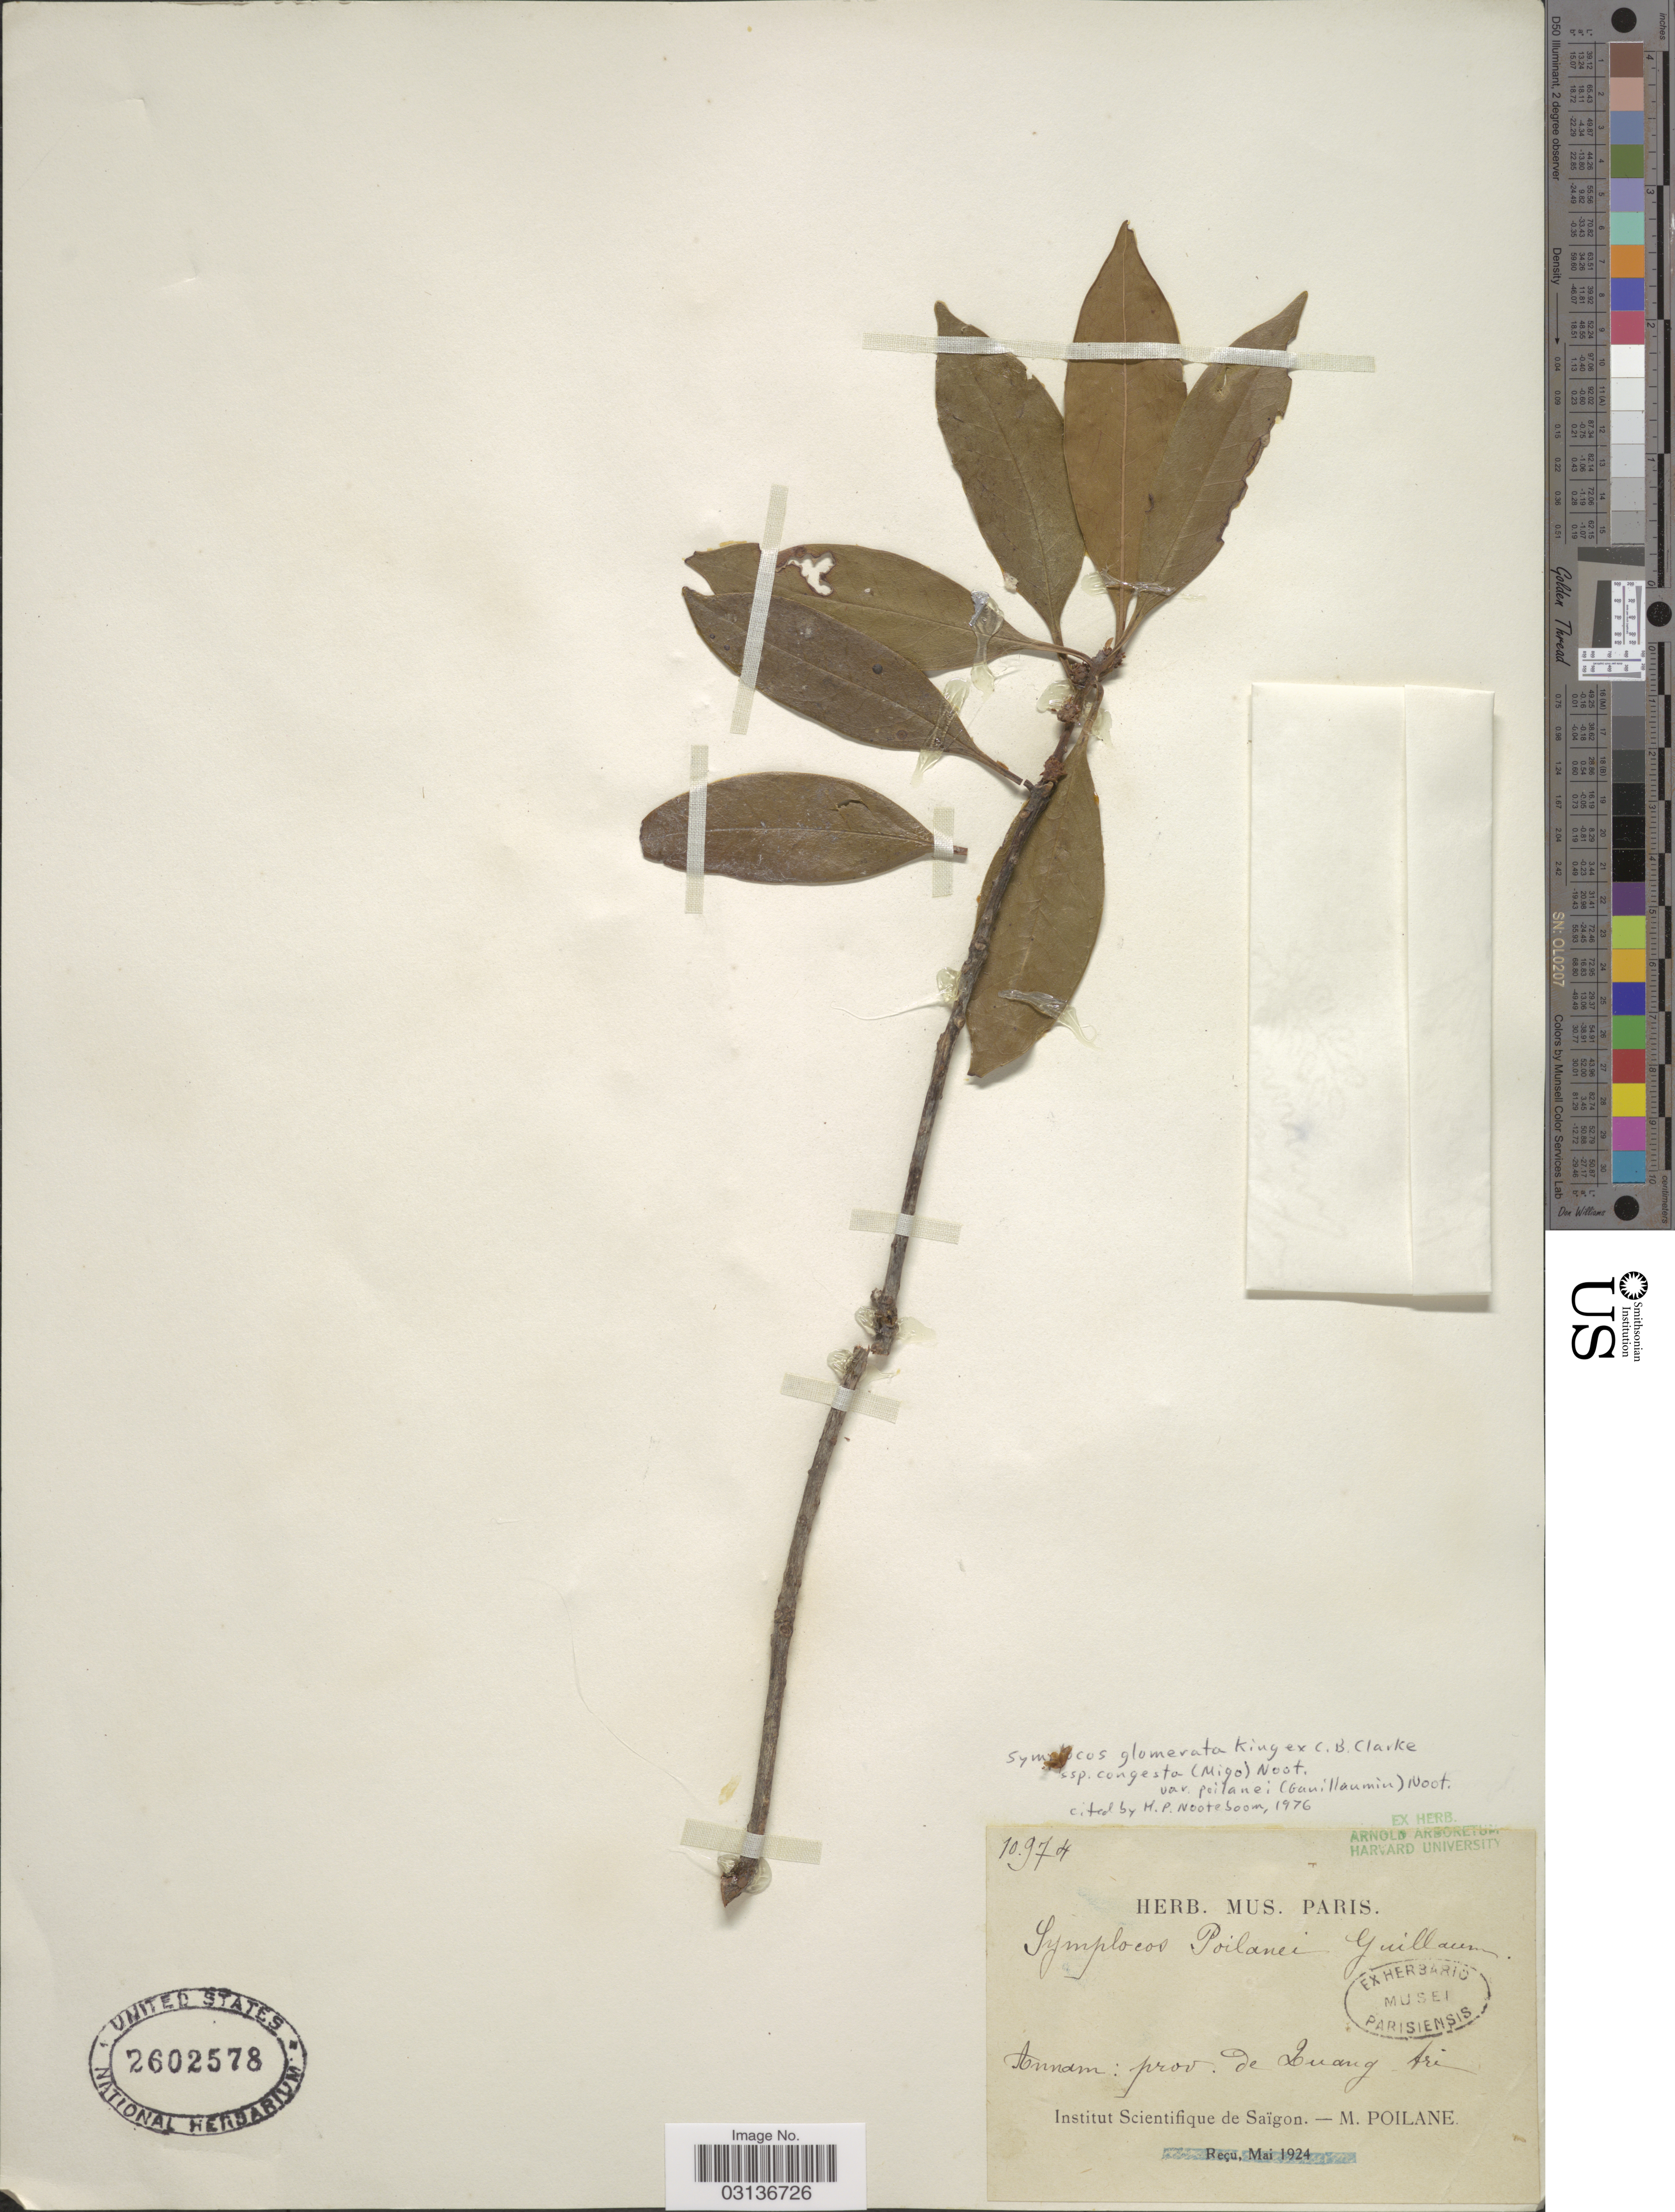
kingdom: Plantae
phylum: Tracheophyta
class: Magnoliopsida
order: Ericales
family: Symplocaceae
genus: Symplocos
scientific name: Symplocos glomerata var. poilanei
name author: (Guillaumin) Noot.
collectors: M. Poilane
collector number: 10974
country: Vietnam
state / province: Quang Tri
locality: Annam.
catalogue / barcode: US 2602578